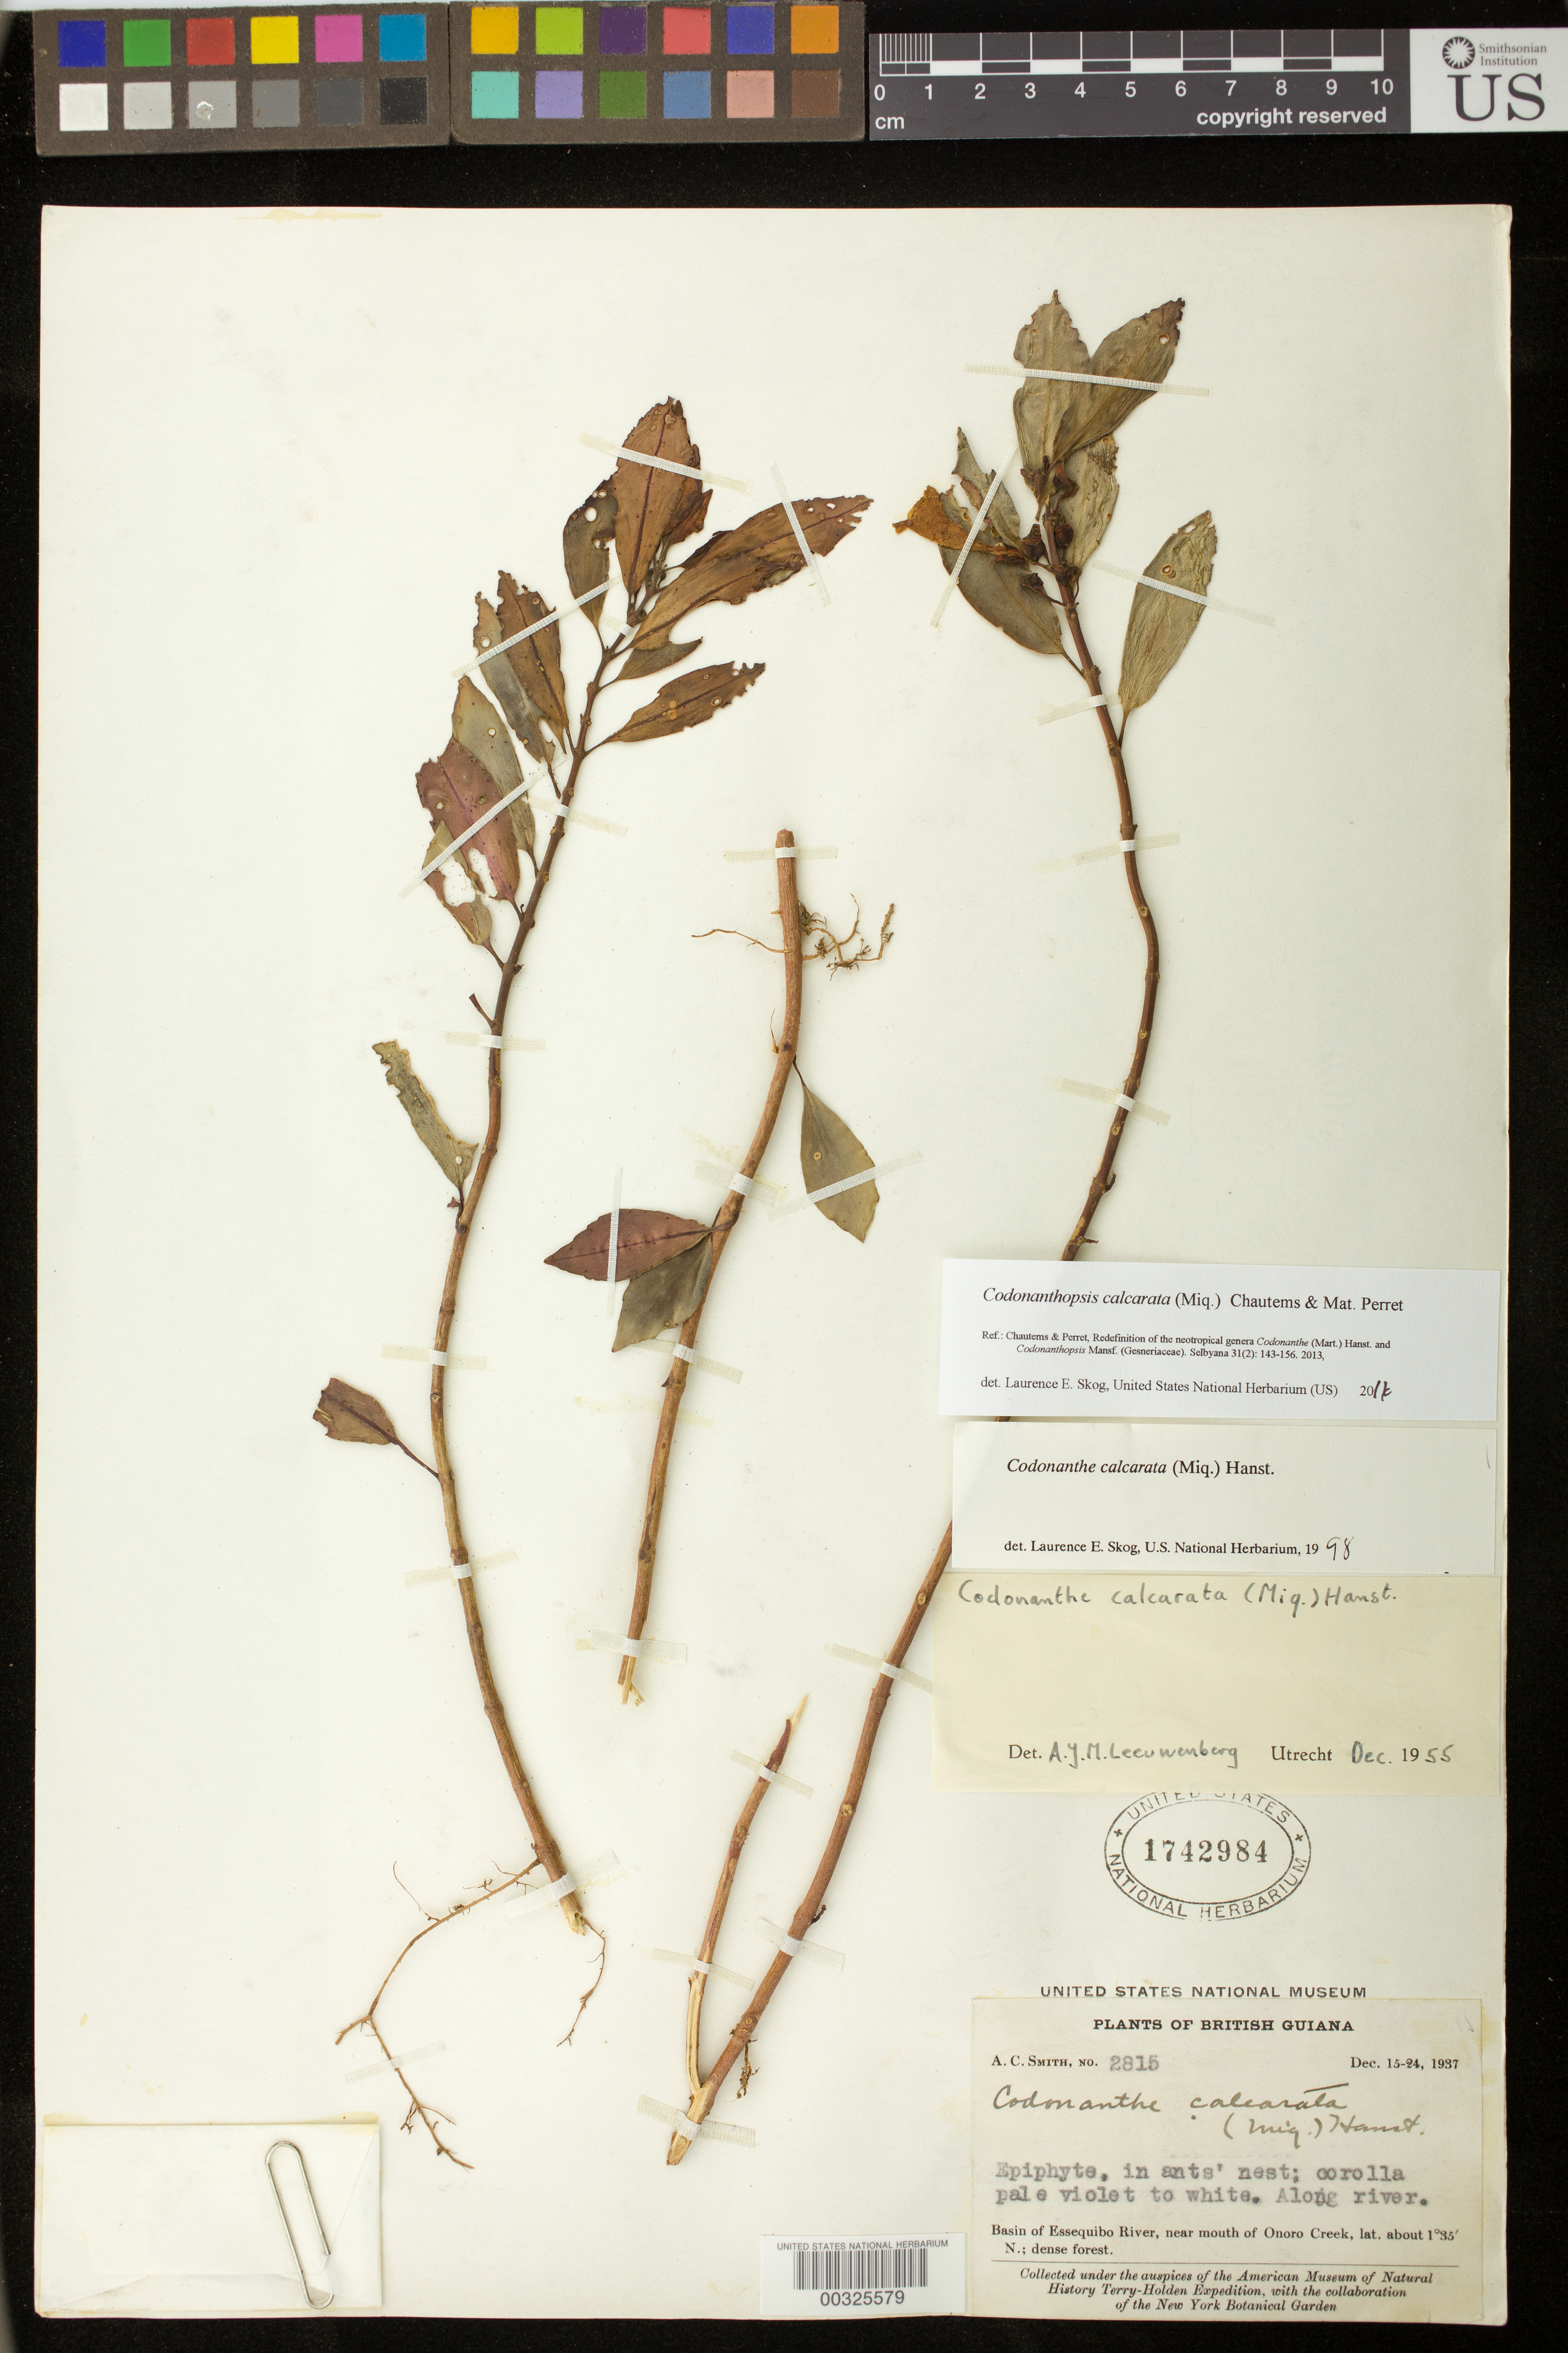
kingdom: Plantae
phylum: Tracheophyta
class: Magnoliopsida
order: Lamiales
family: Gesneriaceae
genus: Codonanthopsis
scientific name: Codonanthopsis calcarata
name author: (Miq.) Chautems & Mat.Perret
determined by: Skog, Laurence E.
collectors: A. C. Smith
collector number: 2815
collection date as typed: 15-24 Dec 1937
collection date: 1937-12-15/1937-12-24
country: Guyana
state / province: U. Takutu-U. Essequibo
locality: Basin of Essequibo River, near mouth of Onoro Creek, lat. about 1°35' N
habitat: Dense forest; along river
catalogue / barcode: US 1742984